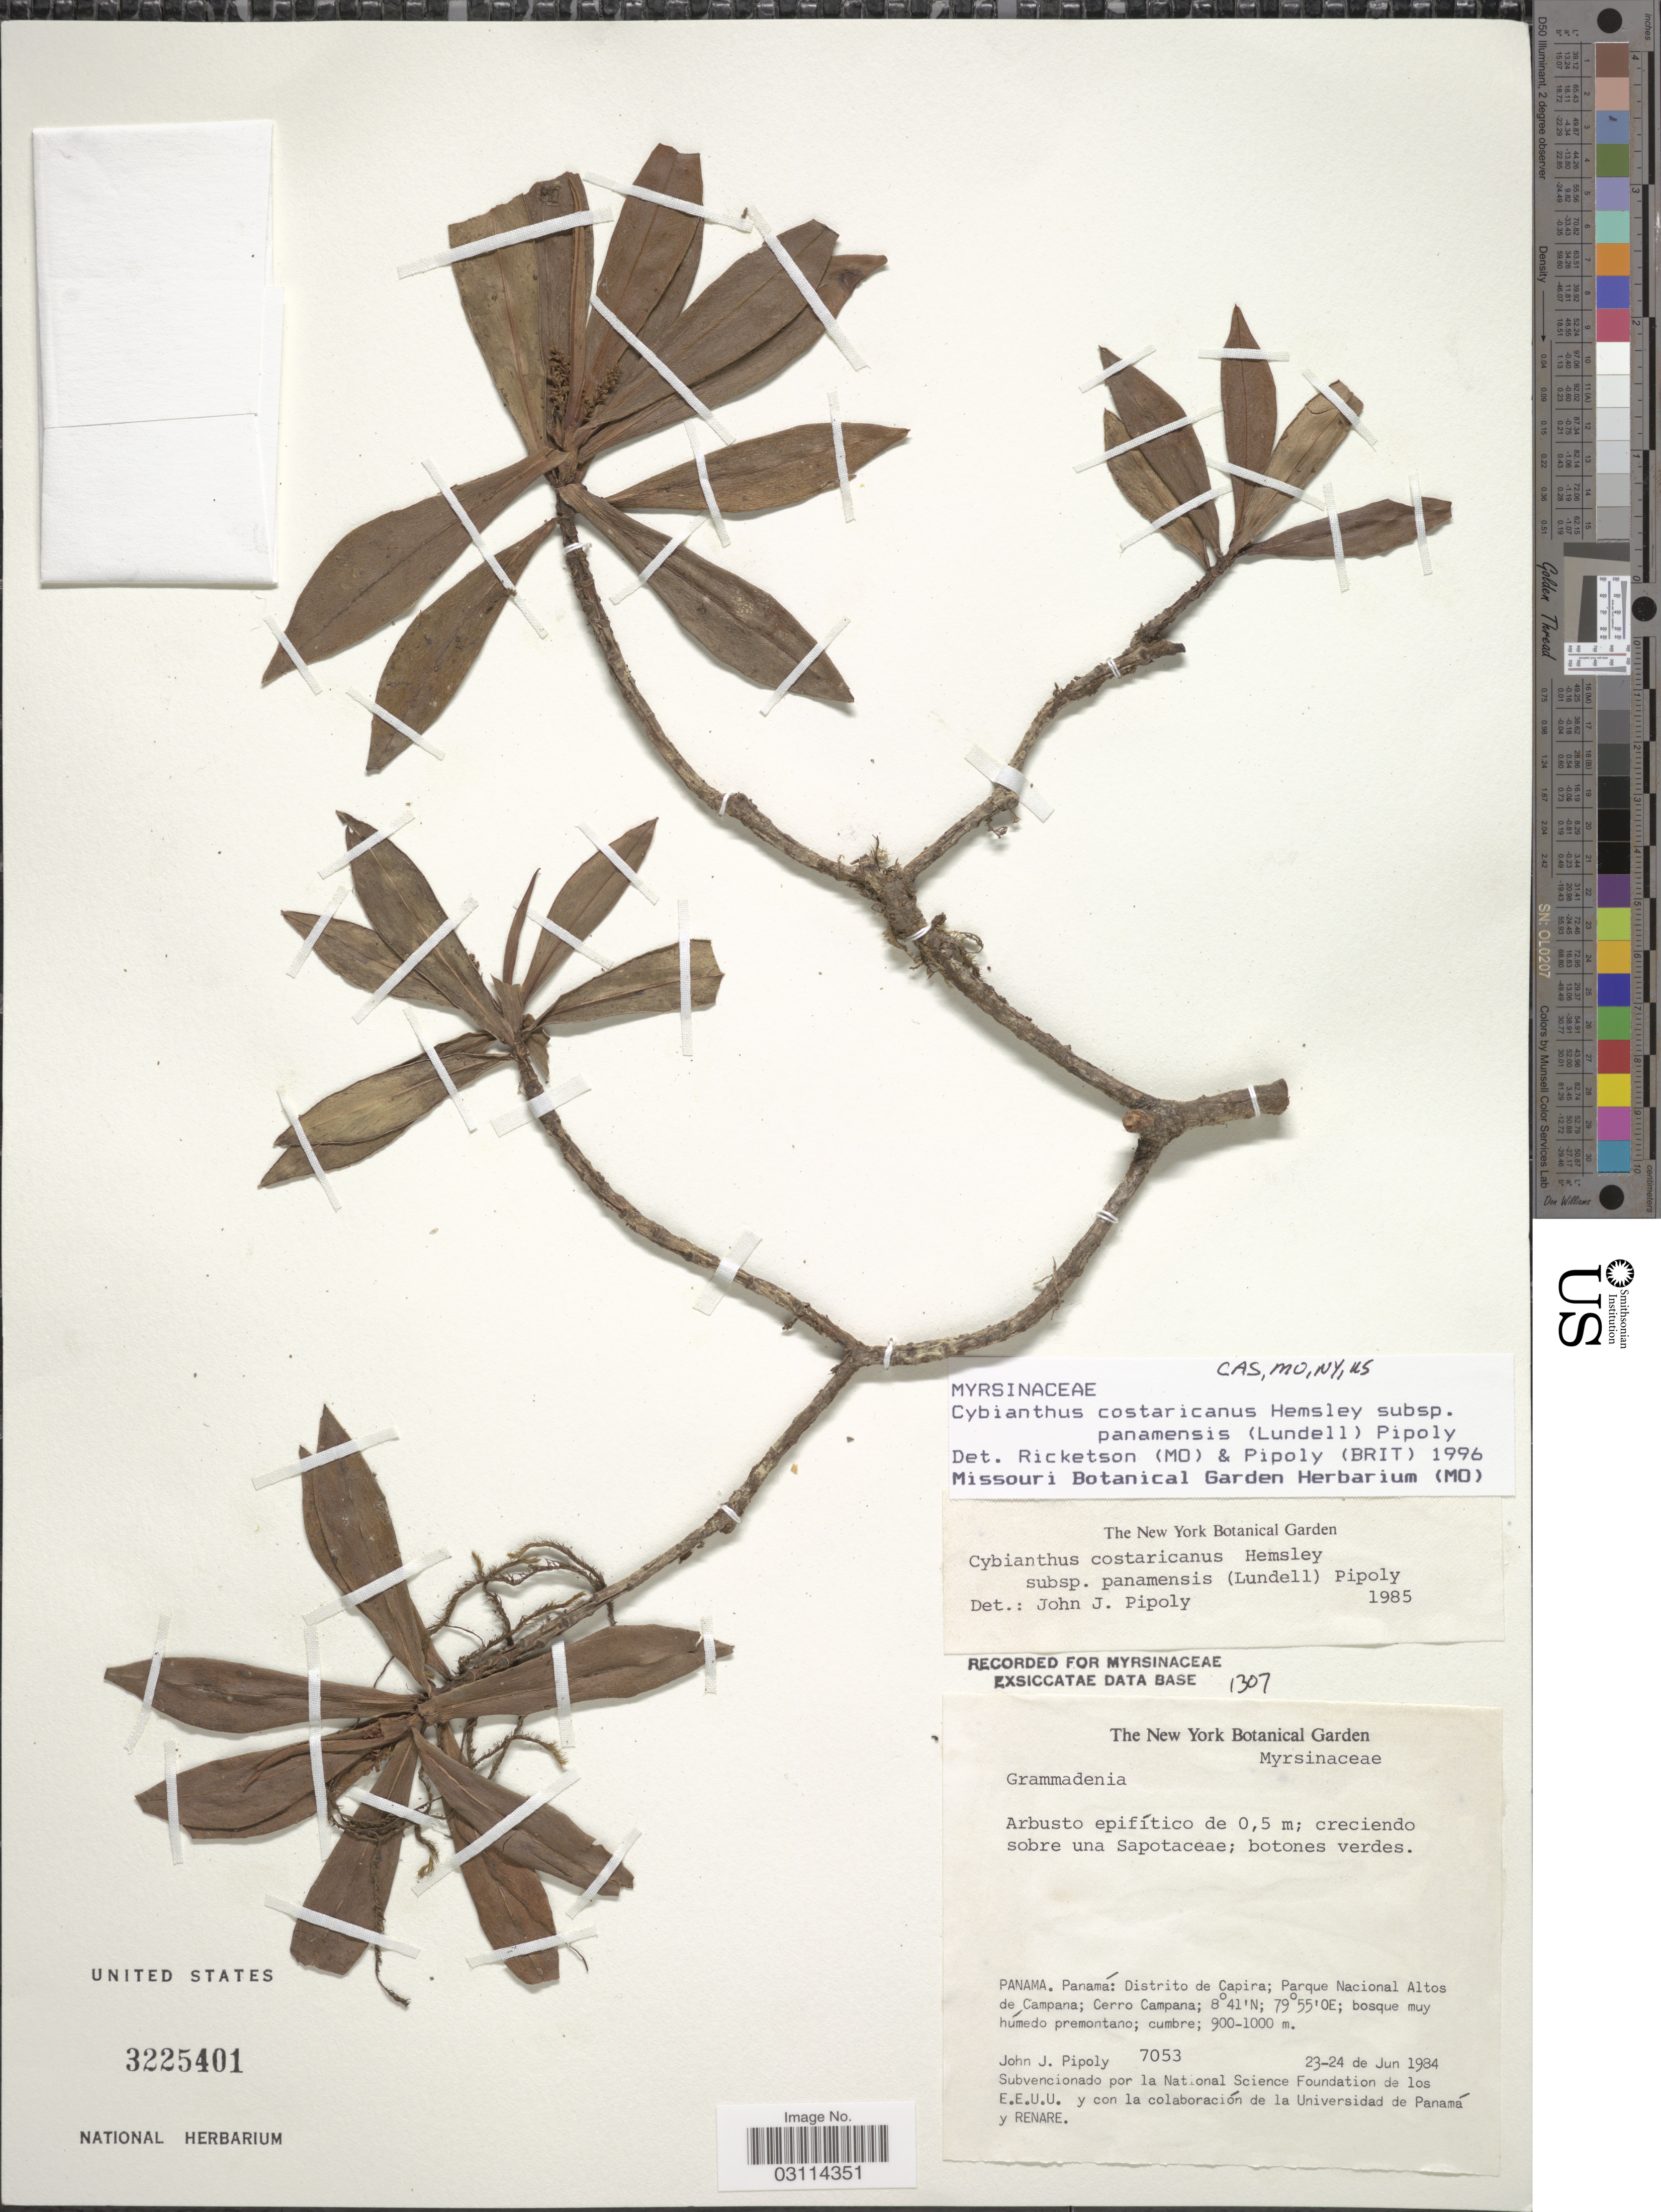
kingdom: Plantae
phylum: Tracheophyta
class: Magnoliopsida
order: Ericales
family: Primulaceae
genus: Cybianthus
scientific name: Cybianthus costaricanus subsp. panamensis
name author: (Lundell) Pipoly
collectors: J. J. Pipoly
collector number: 7053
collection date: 1984-06-23/1984-06-24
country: Panama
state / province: Panamá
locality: Distrito de Capira: Parque Nacional Altos de Campana; Cerro Campana; bosque muy húmedo premontano.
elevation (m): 900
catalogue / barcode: US 3225401